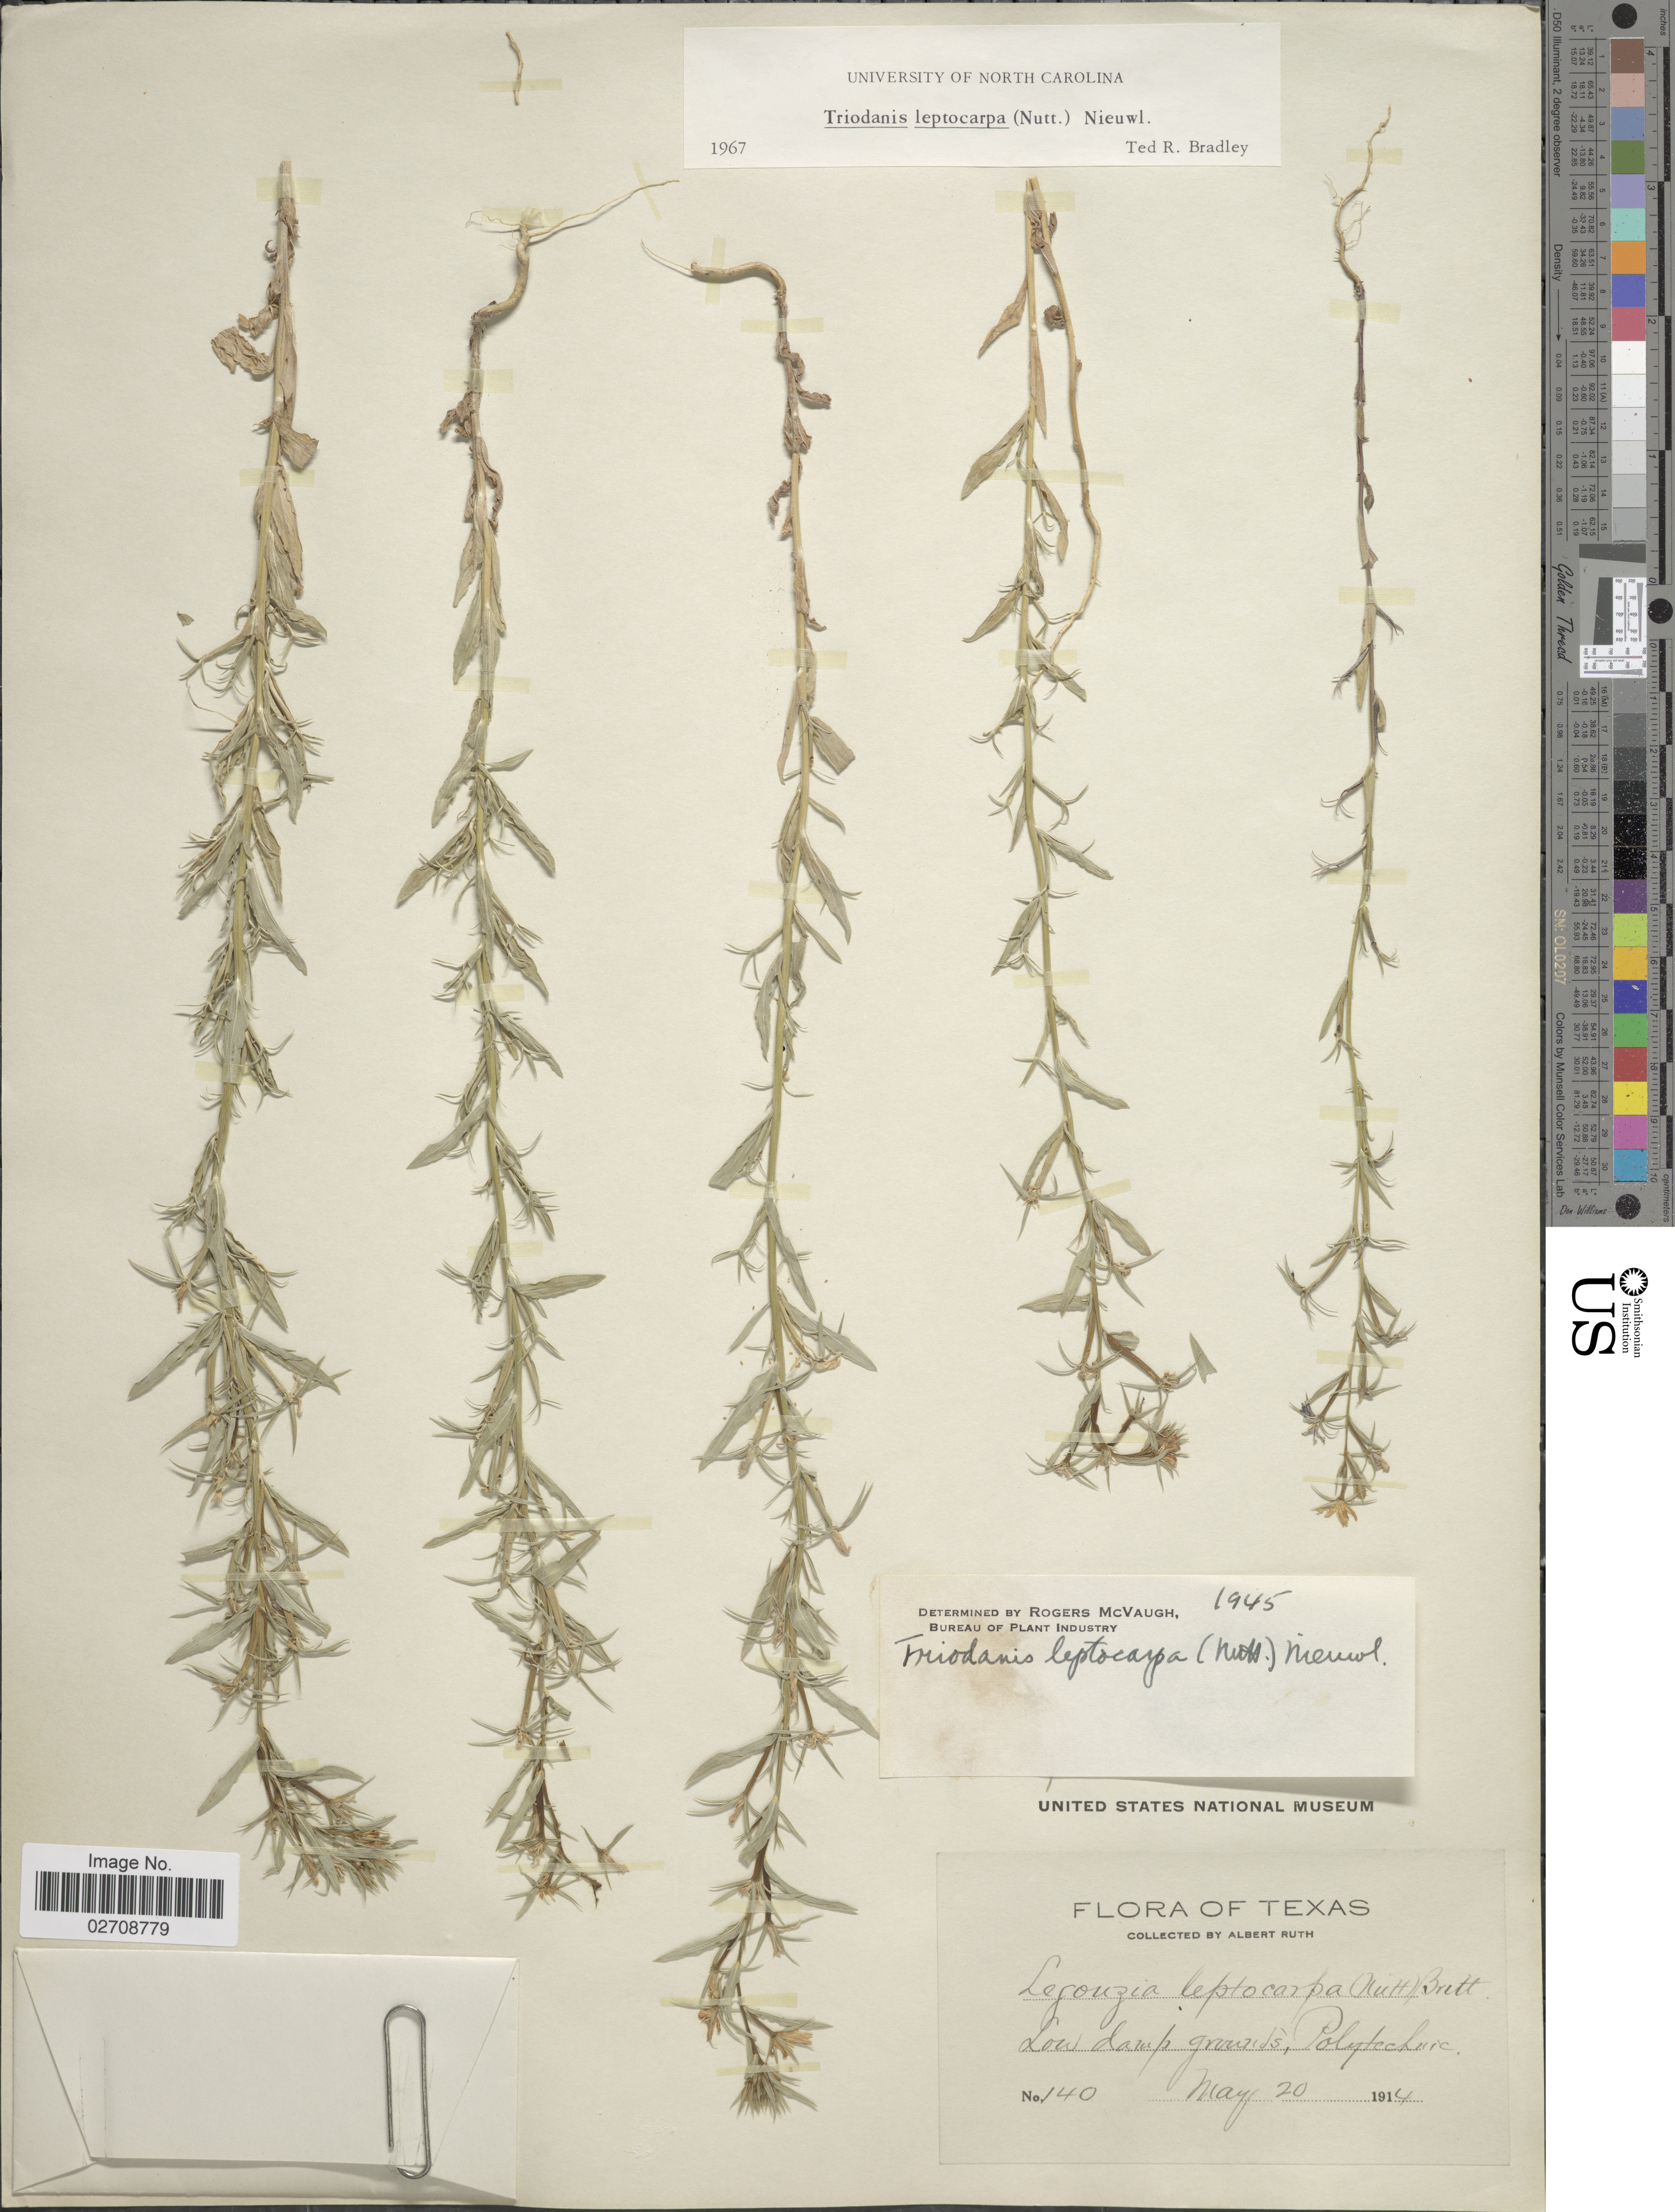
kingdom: Plantae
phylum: Tracheophyta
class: Magnoliopsida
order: Asterales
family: Campanulaceae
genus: Triodanis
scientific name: Triodanis leptocarpa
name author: Nieuwl.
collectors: A. Ruth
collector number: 140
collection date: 1914-05-20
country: United States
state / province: Texas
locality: Low Damp grounds, Polytechnic